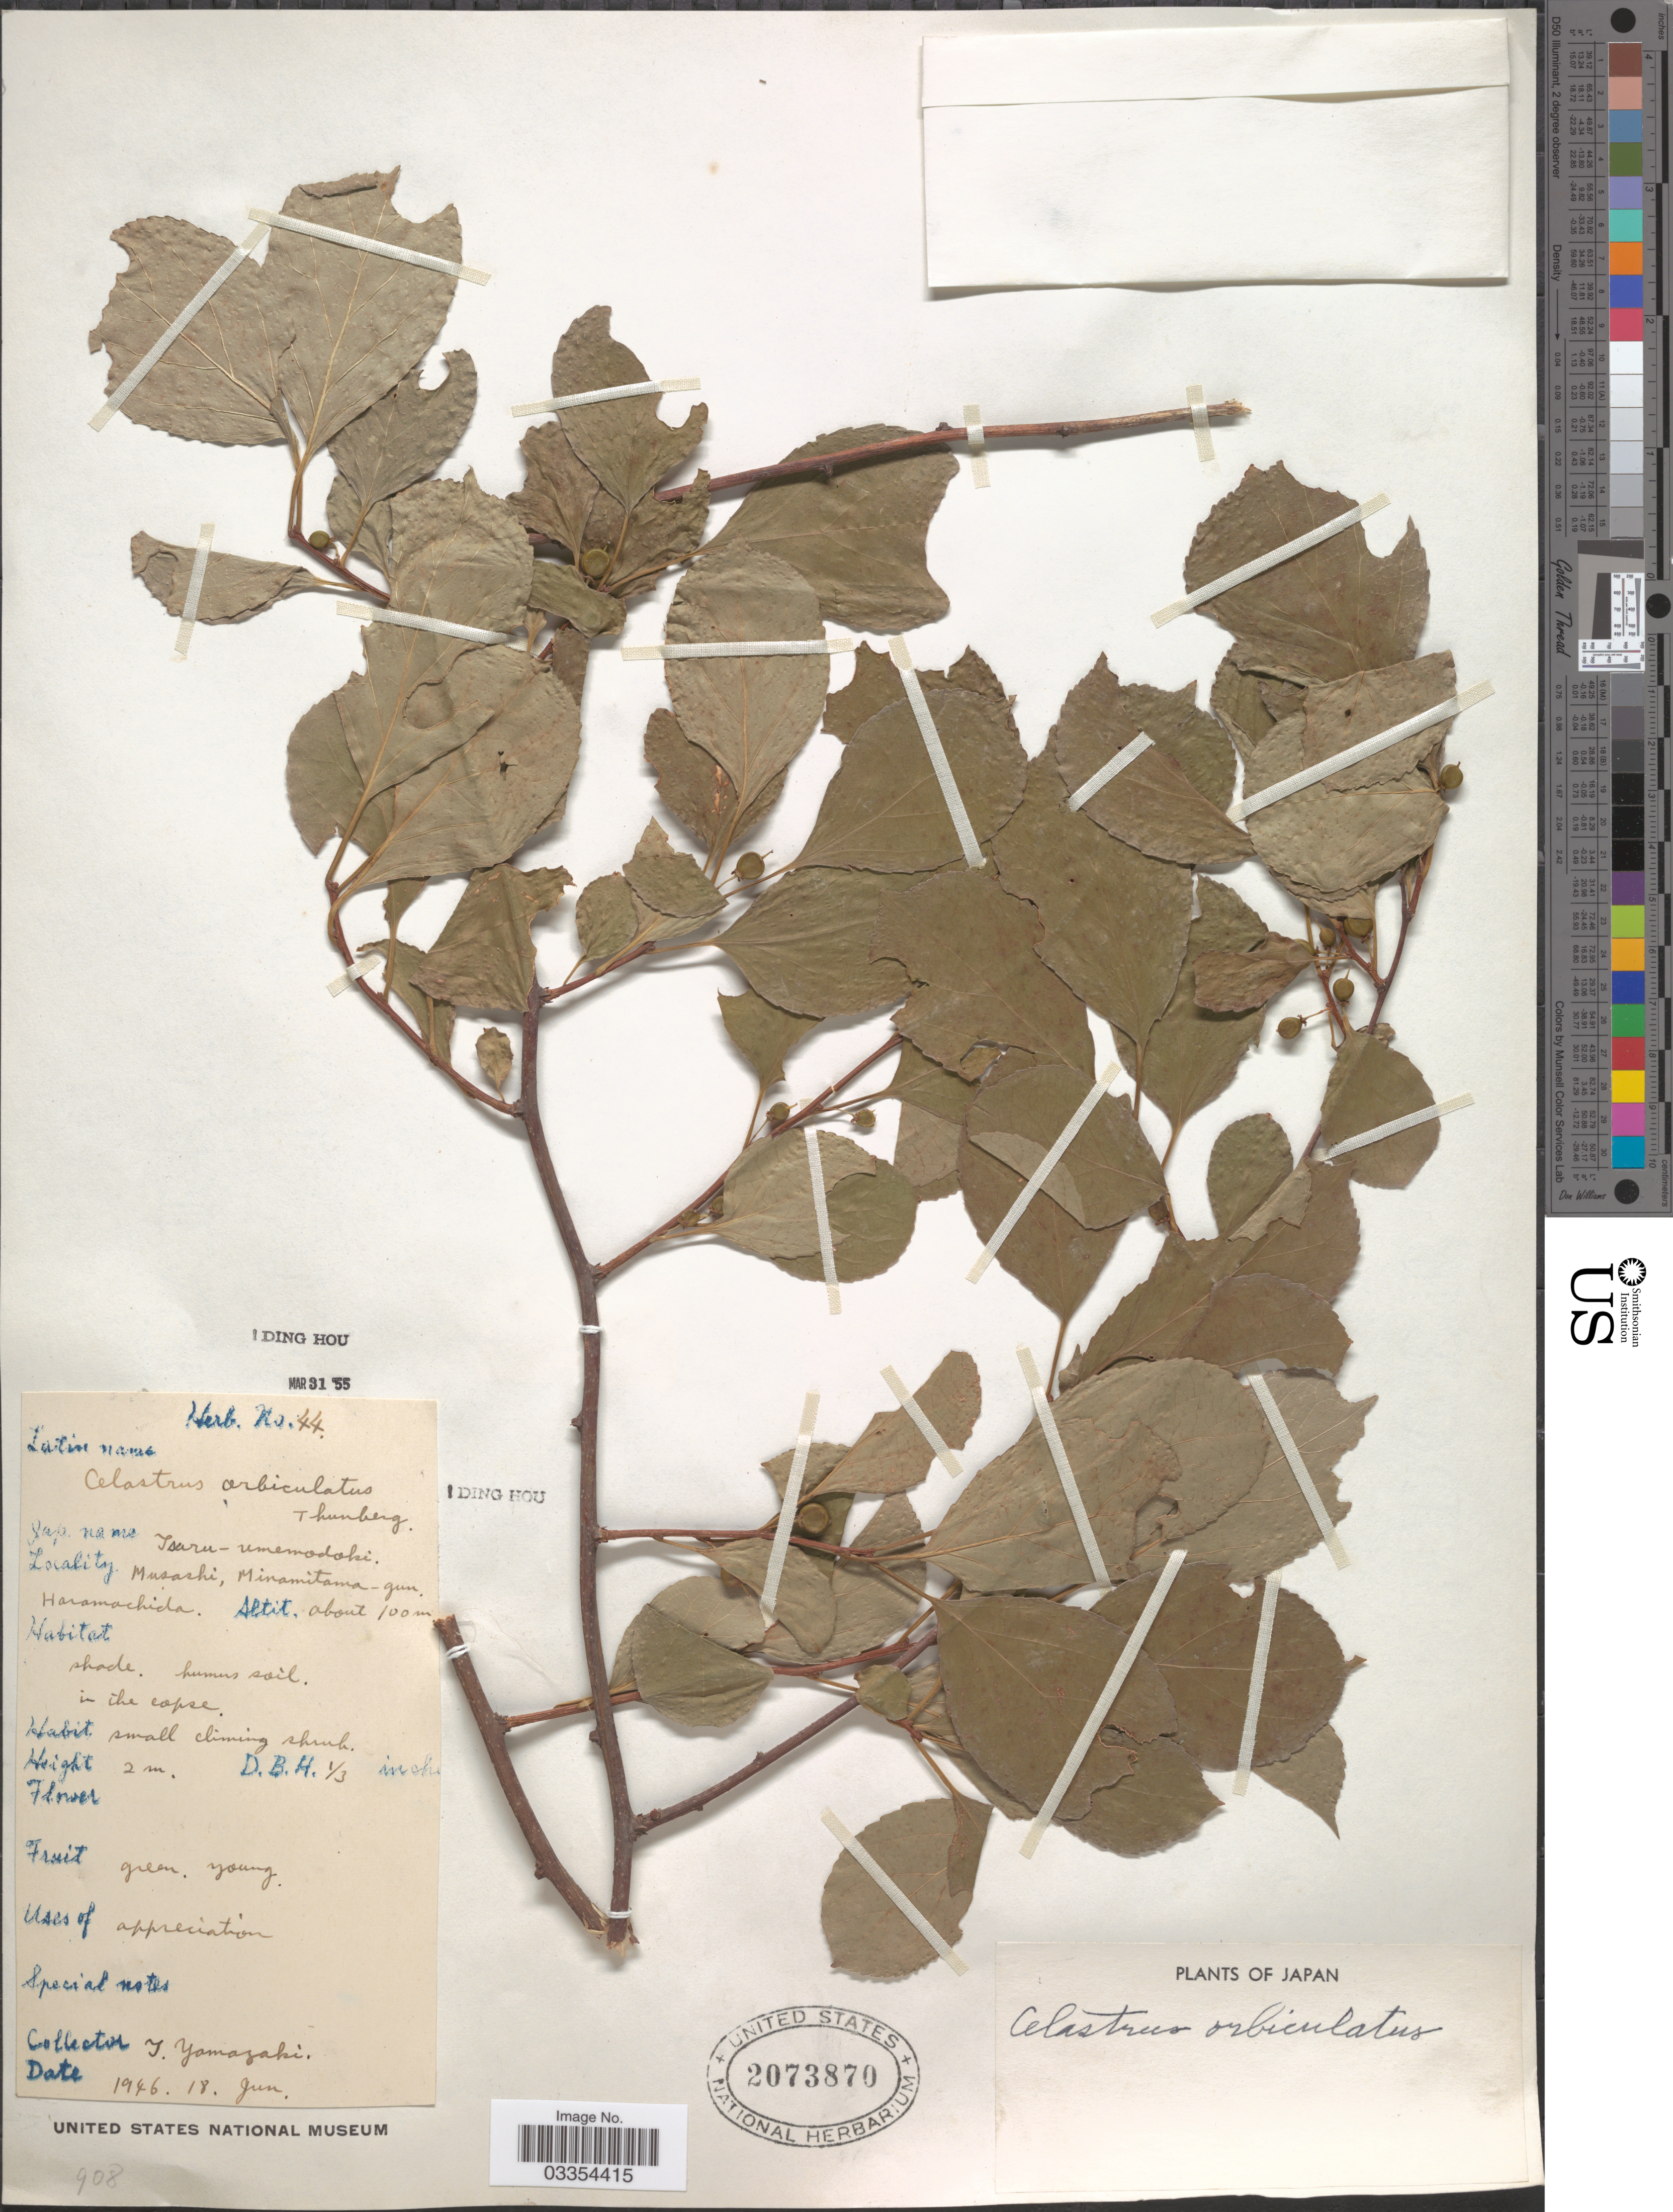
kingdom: Plantae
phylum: Tracheophyta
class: Magnoliopsida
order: Celastrales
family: Celastraceae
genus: Celastrus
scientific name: Celastrus orbiculatus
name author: Thunb.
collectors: T. Yamazaki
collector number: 44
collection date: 1946-06-18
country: Japan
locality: Musashi, Minamitama-gun. Haramachida.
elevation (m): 100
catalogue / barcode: US 2073870